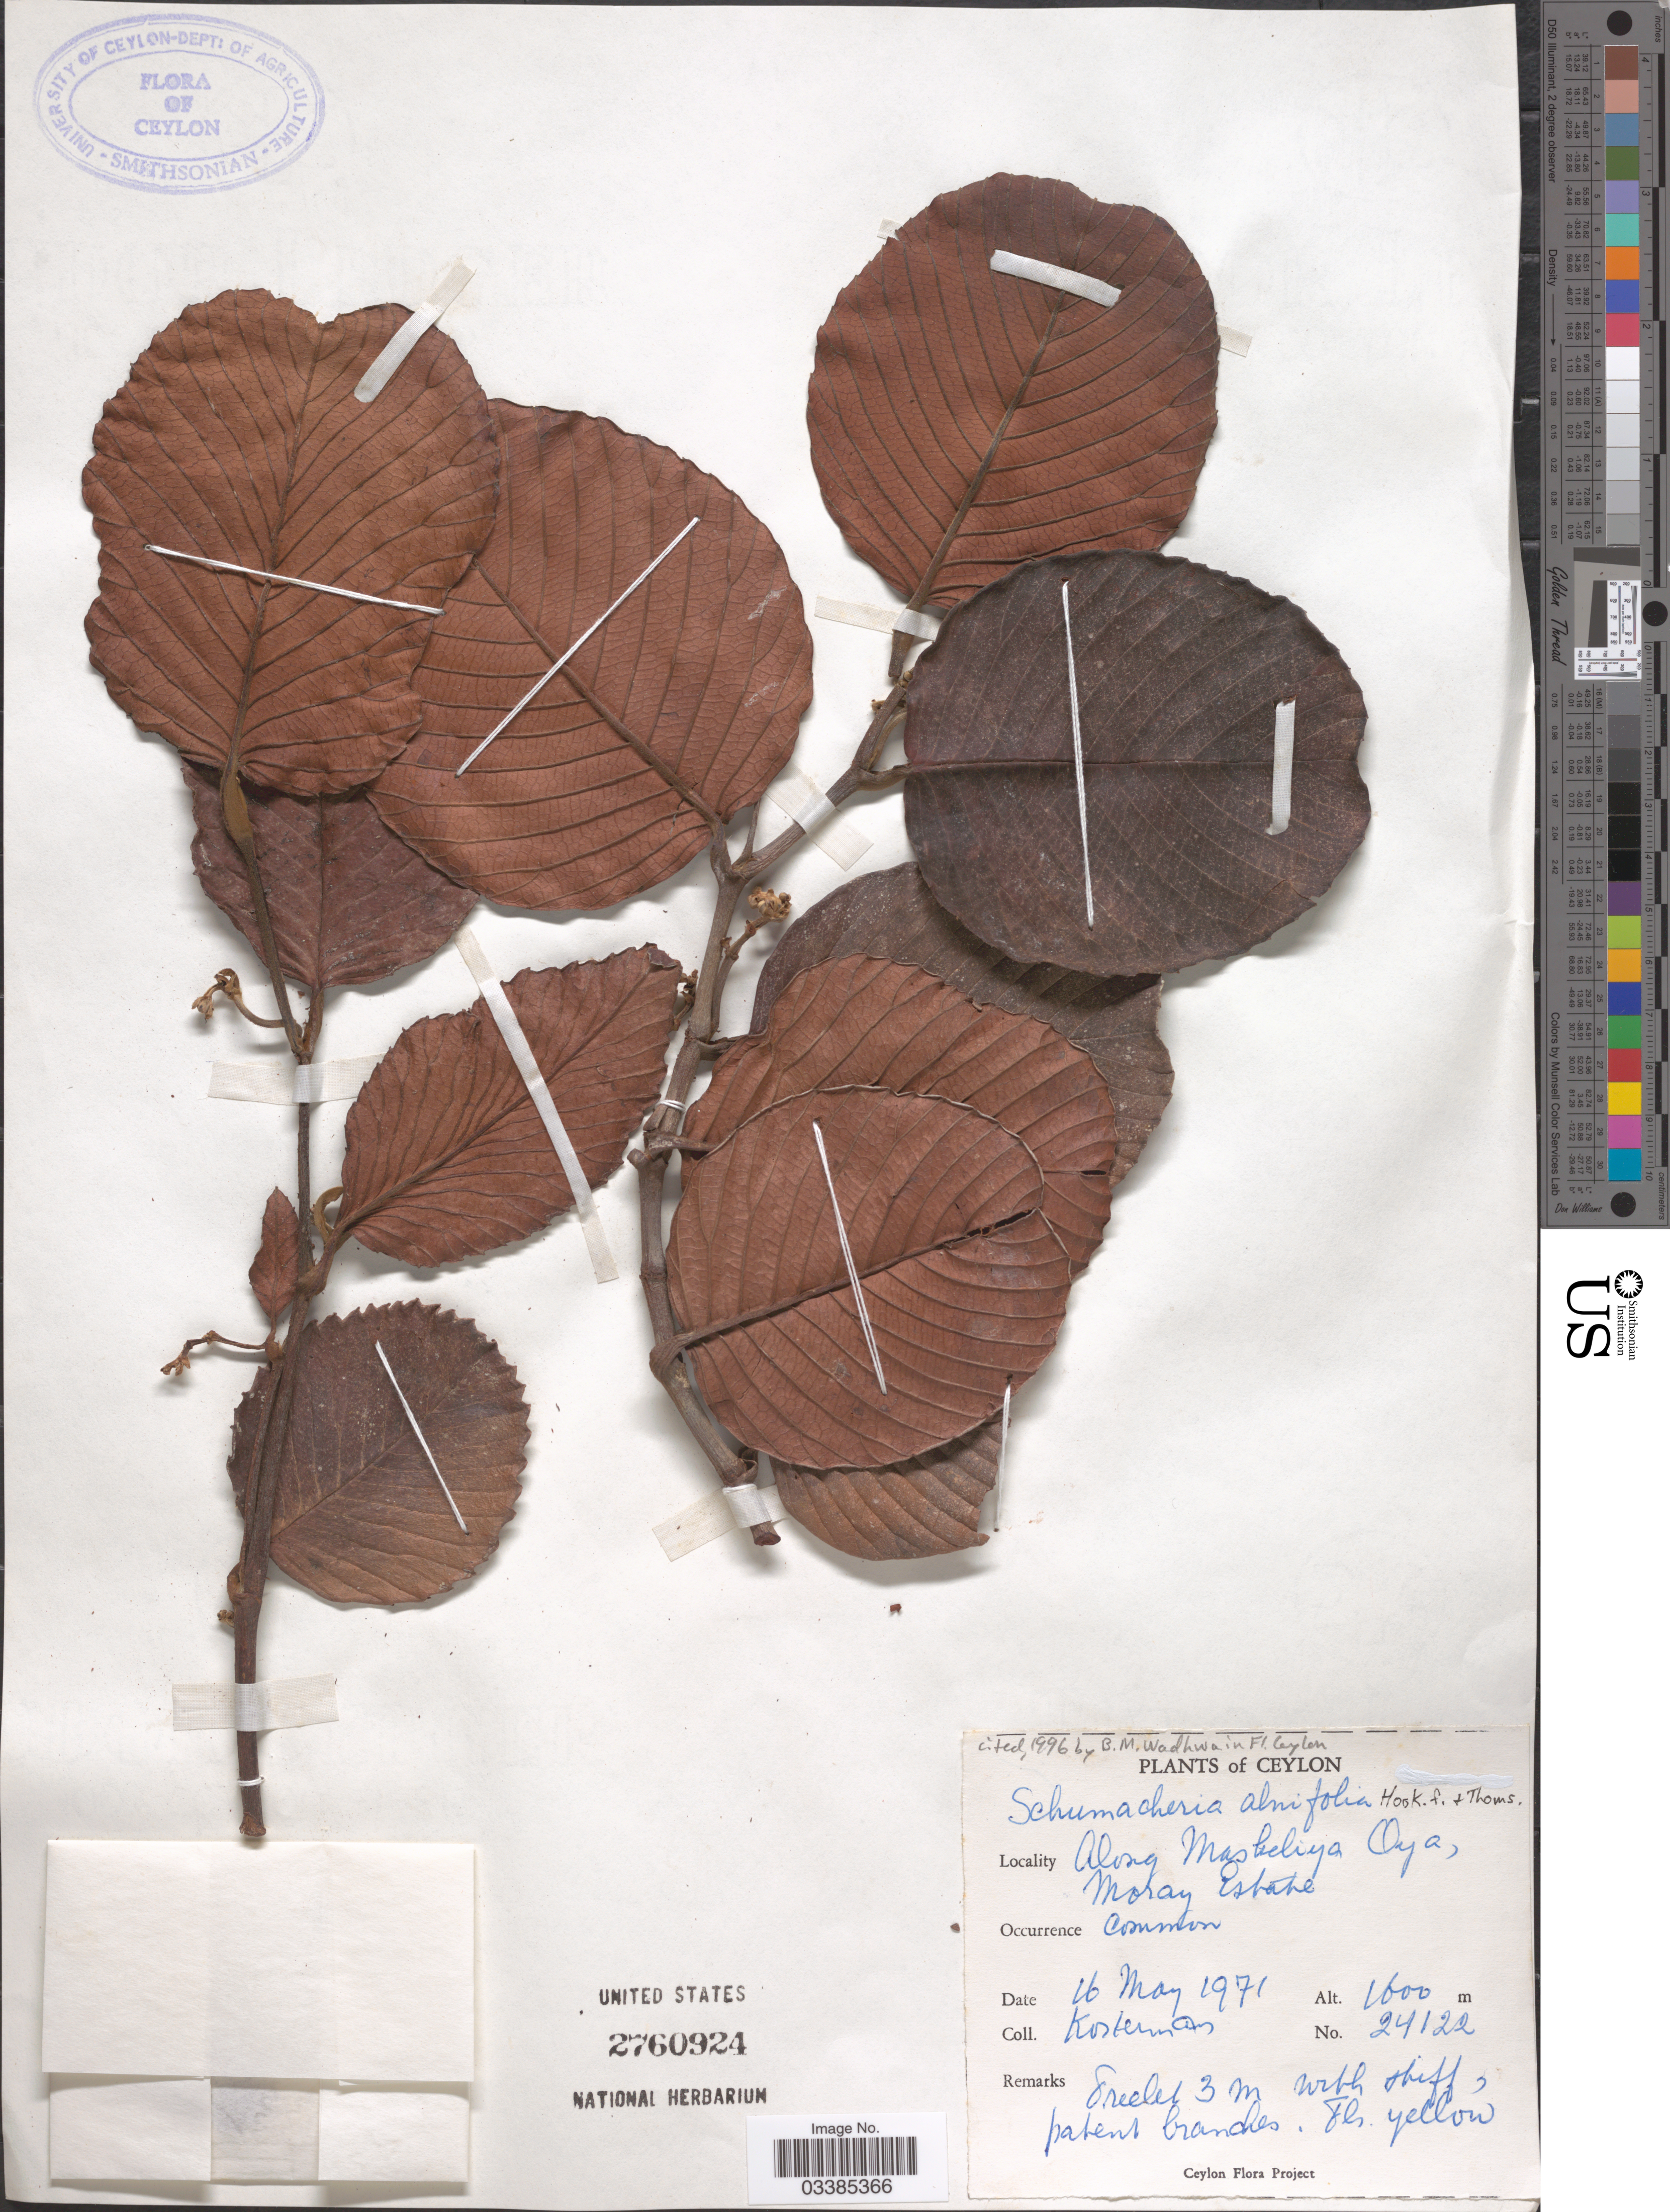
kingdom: Plantae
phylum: Tracheophyta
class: Magnoliopsida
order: Dilleniales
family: Dilleniaceae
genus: Schumacheria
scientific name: Schumacheria alnifolia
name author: Hook. f. & Thomson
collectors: Kostermans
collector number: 24122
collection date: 1971-05-16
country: Sri Lanka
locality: Ceylon. Along Maskeliya Oya, Moray Estate.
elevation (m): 1600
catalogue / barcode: US 2760924